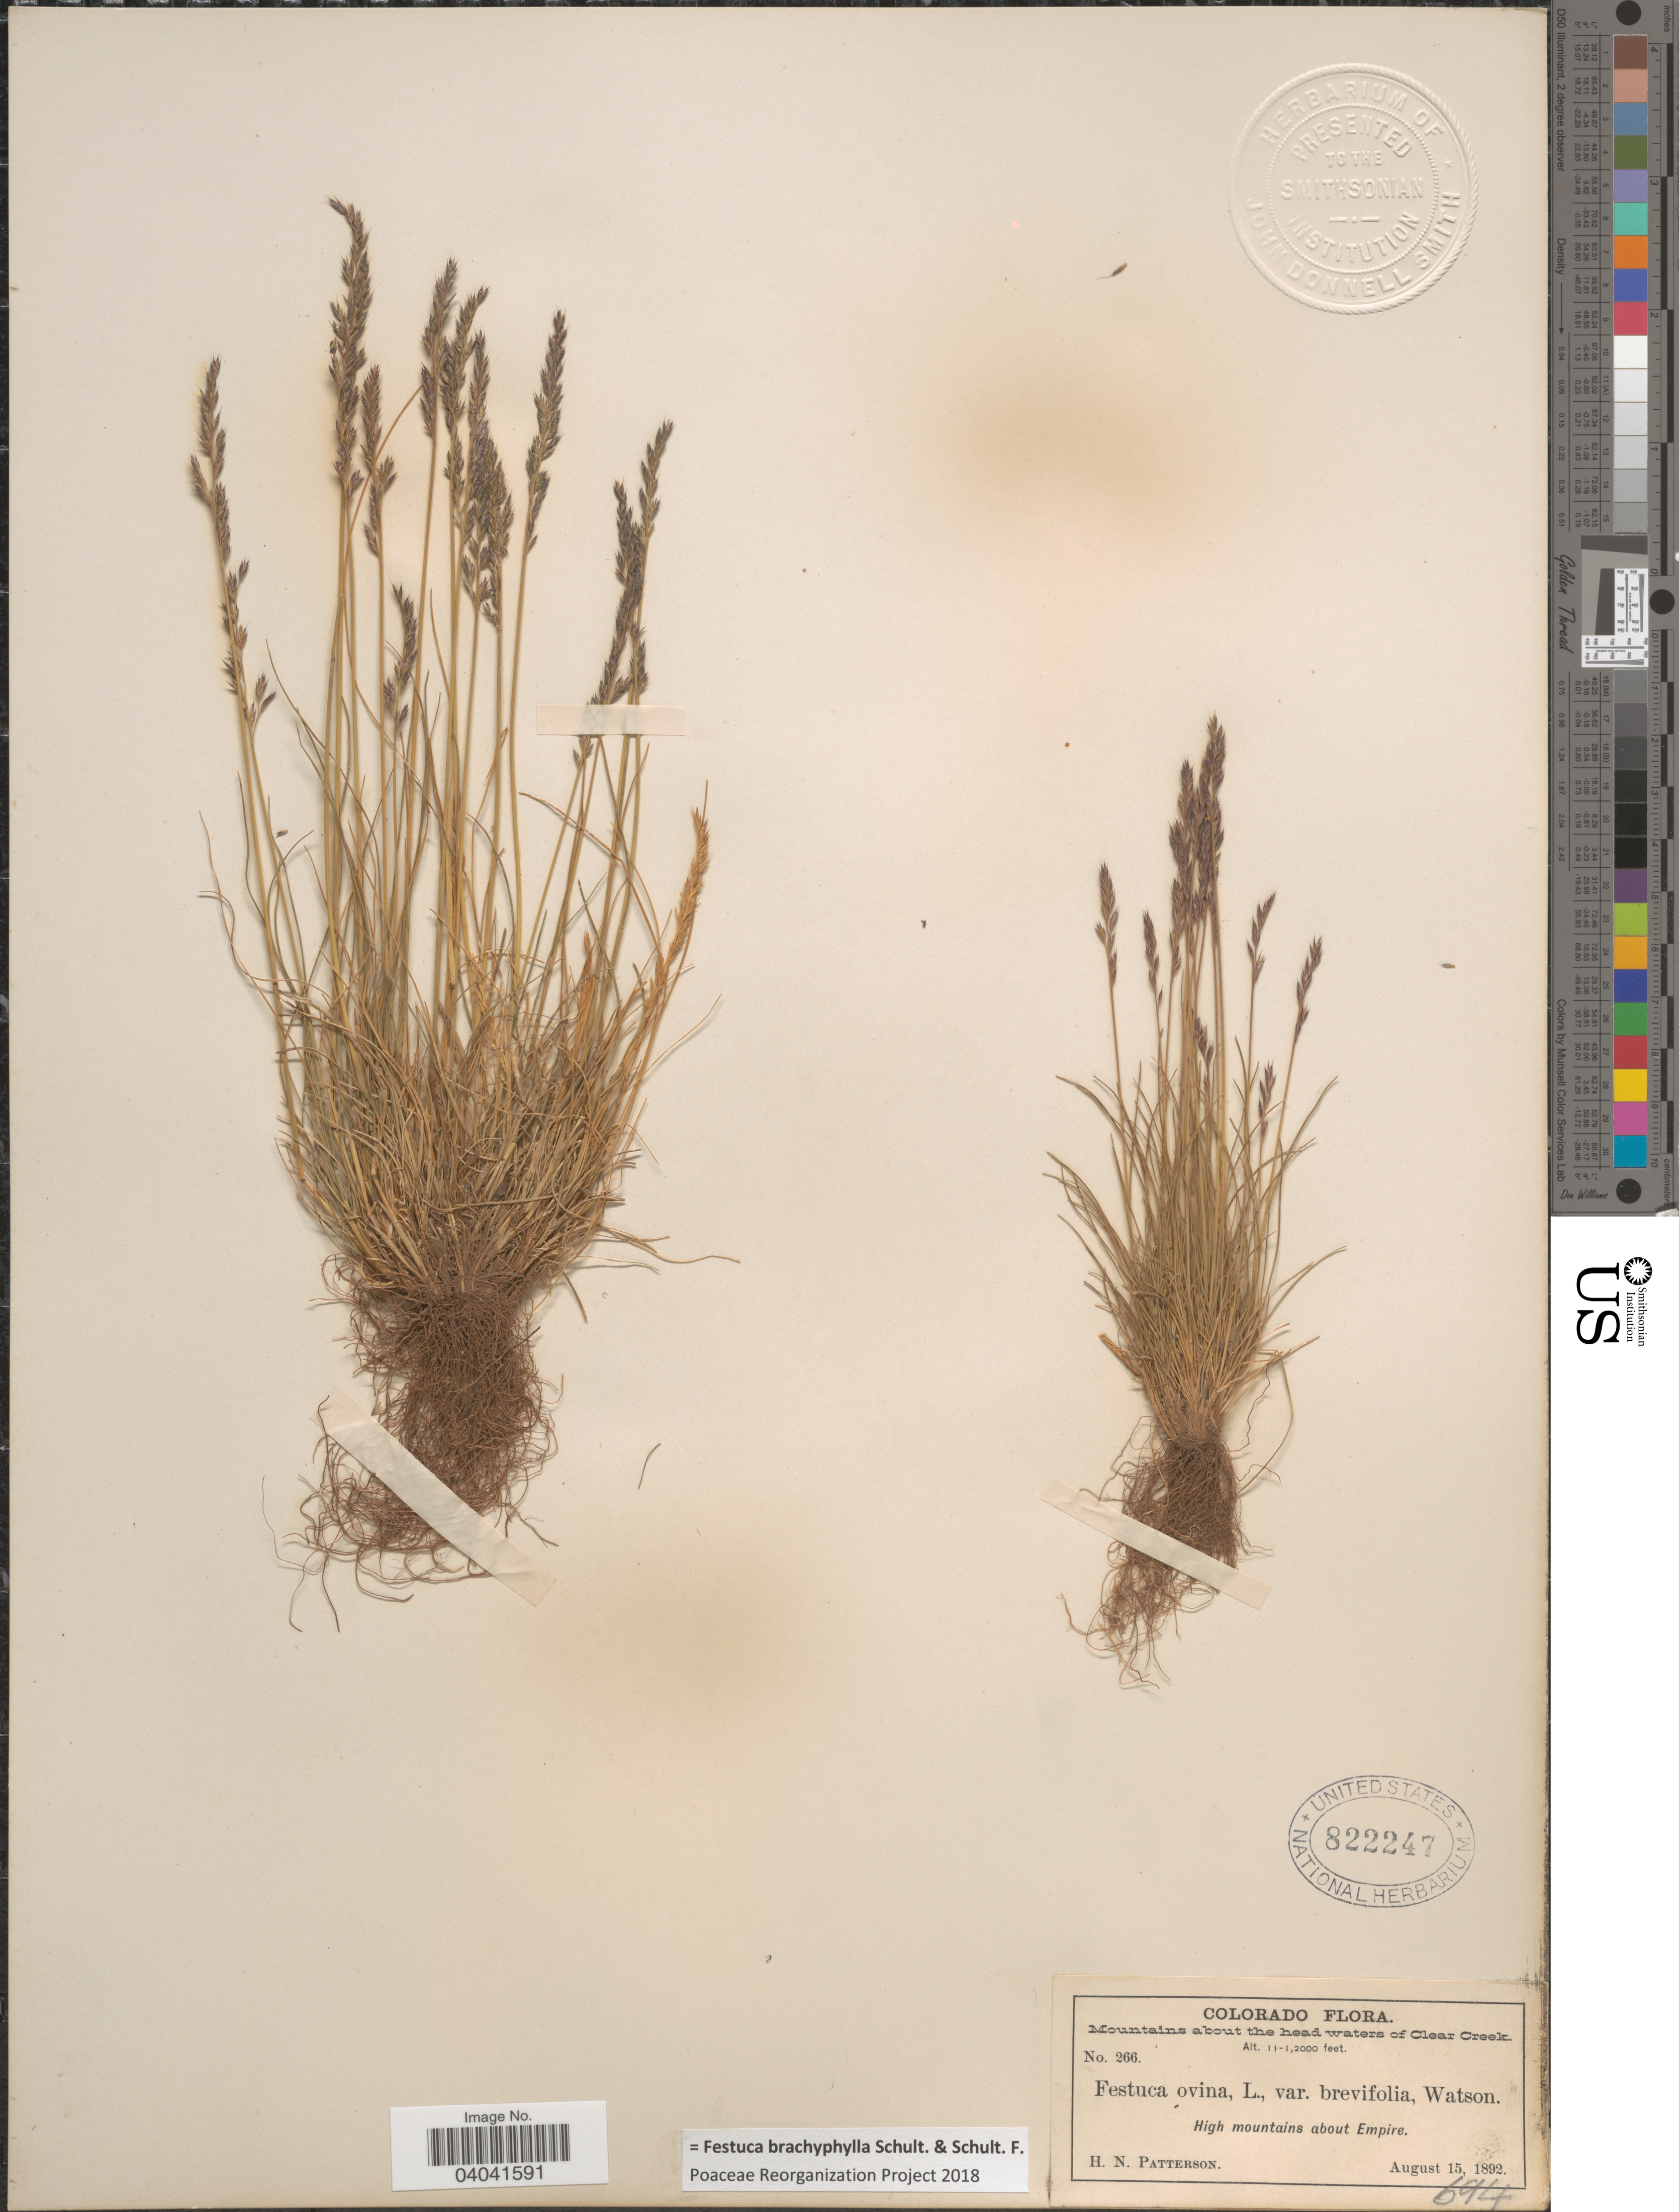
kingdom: Plantae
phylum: Tracheophyta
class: Liliopsida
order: Poales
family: Poaceae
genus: Festuca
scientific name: Festuca brachyphylla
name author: Schult. & Schult. f.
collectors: H. N. Patterson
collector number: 266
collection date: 1892-08-15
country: United States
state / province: Colorado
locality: Mountains about the head waters of Clear Creek. High mountains about Empire.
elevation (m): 3353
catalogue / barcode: US 822247